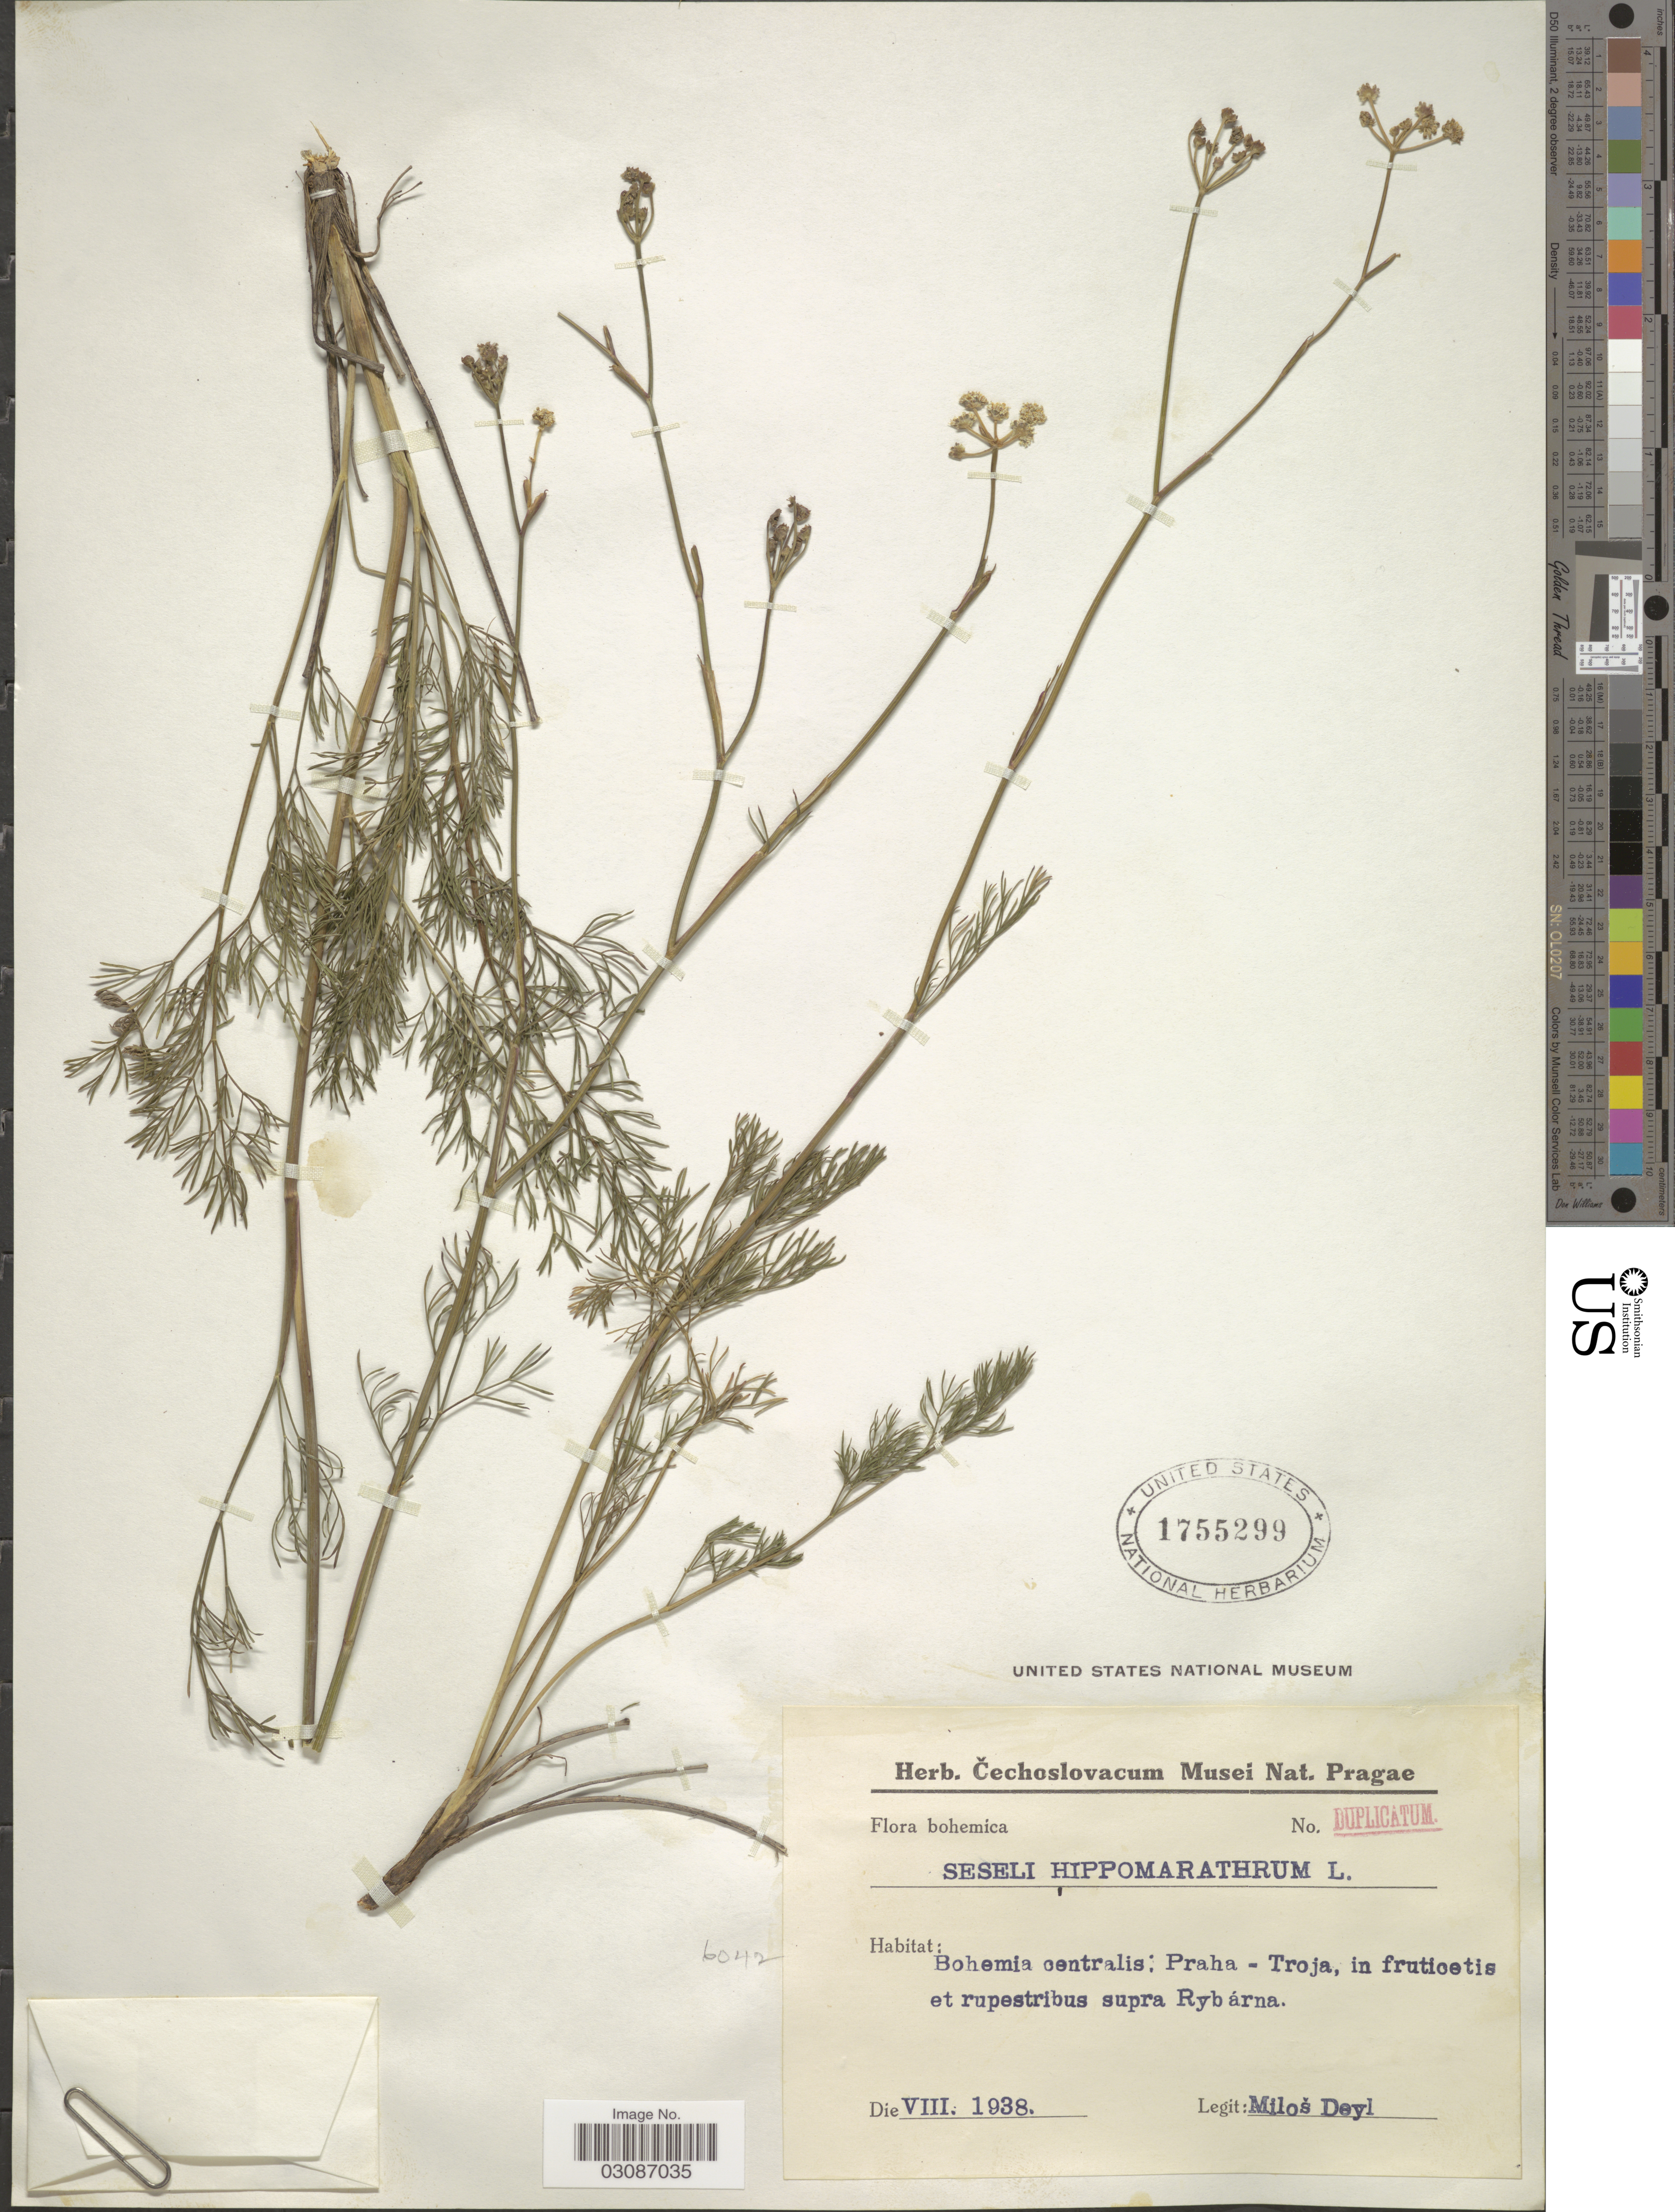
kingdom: Plantae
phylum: Tracheophyta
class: Magnoliopsida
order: Apiales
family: Apiaceae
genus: Seseli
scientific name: Seseli hippomarathrum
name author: Jacq.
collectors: M. Deyl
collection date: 1938-08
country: Czechia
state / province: Central Bohemian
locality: Praha - Troja, in fruticetis et rupestribus supra Rybárna.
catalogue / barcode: US 1755299